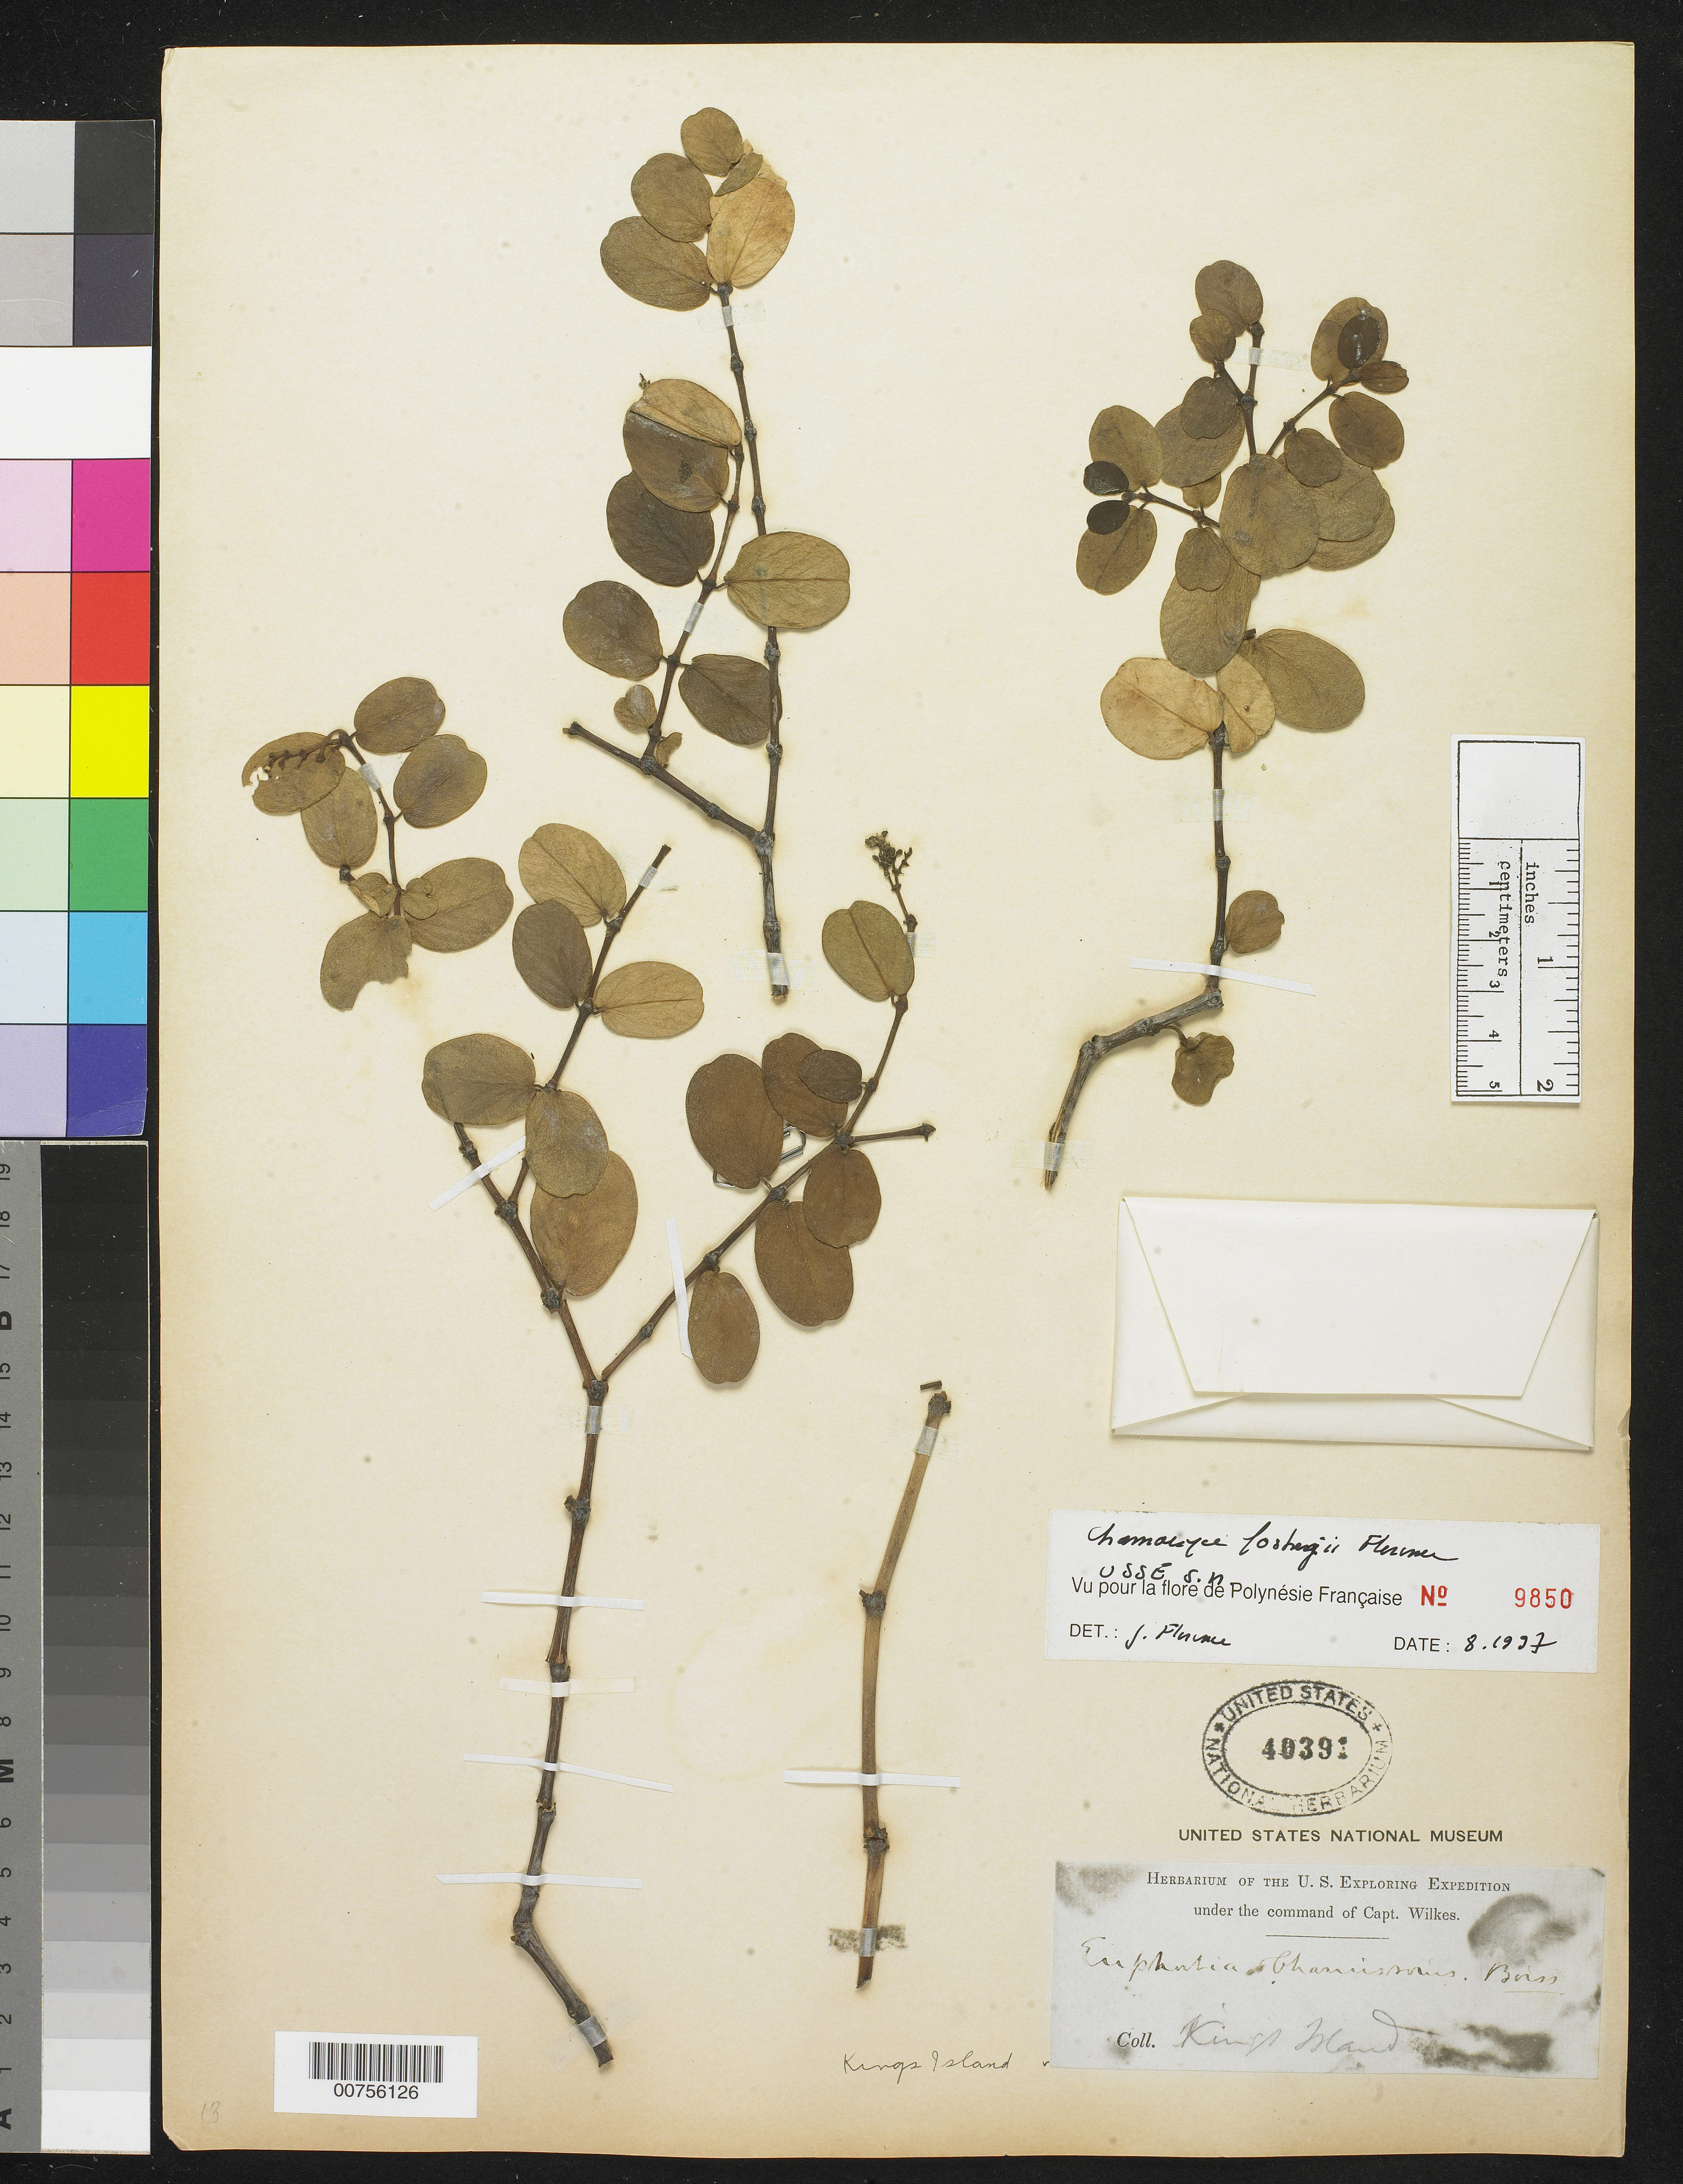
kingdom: Plantae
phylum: Tracheophyta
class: Magnoliopsida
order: Malpighiales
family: Euphorbiaceae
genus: Euphorbia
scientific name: Euphorbia fosbergii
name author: (J. Florence) Govaerts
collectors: Wilkes Explor. Exped.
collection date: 1838/1842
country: French Polynesia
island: King's Island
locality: King's Island [Taiaro]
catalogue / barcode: US 40391